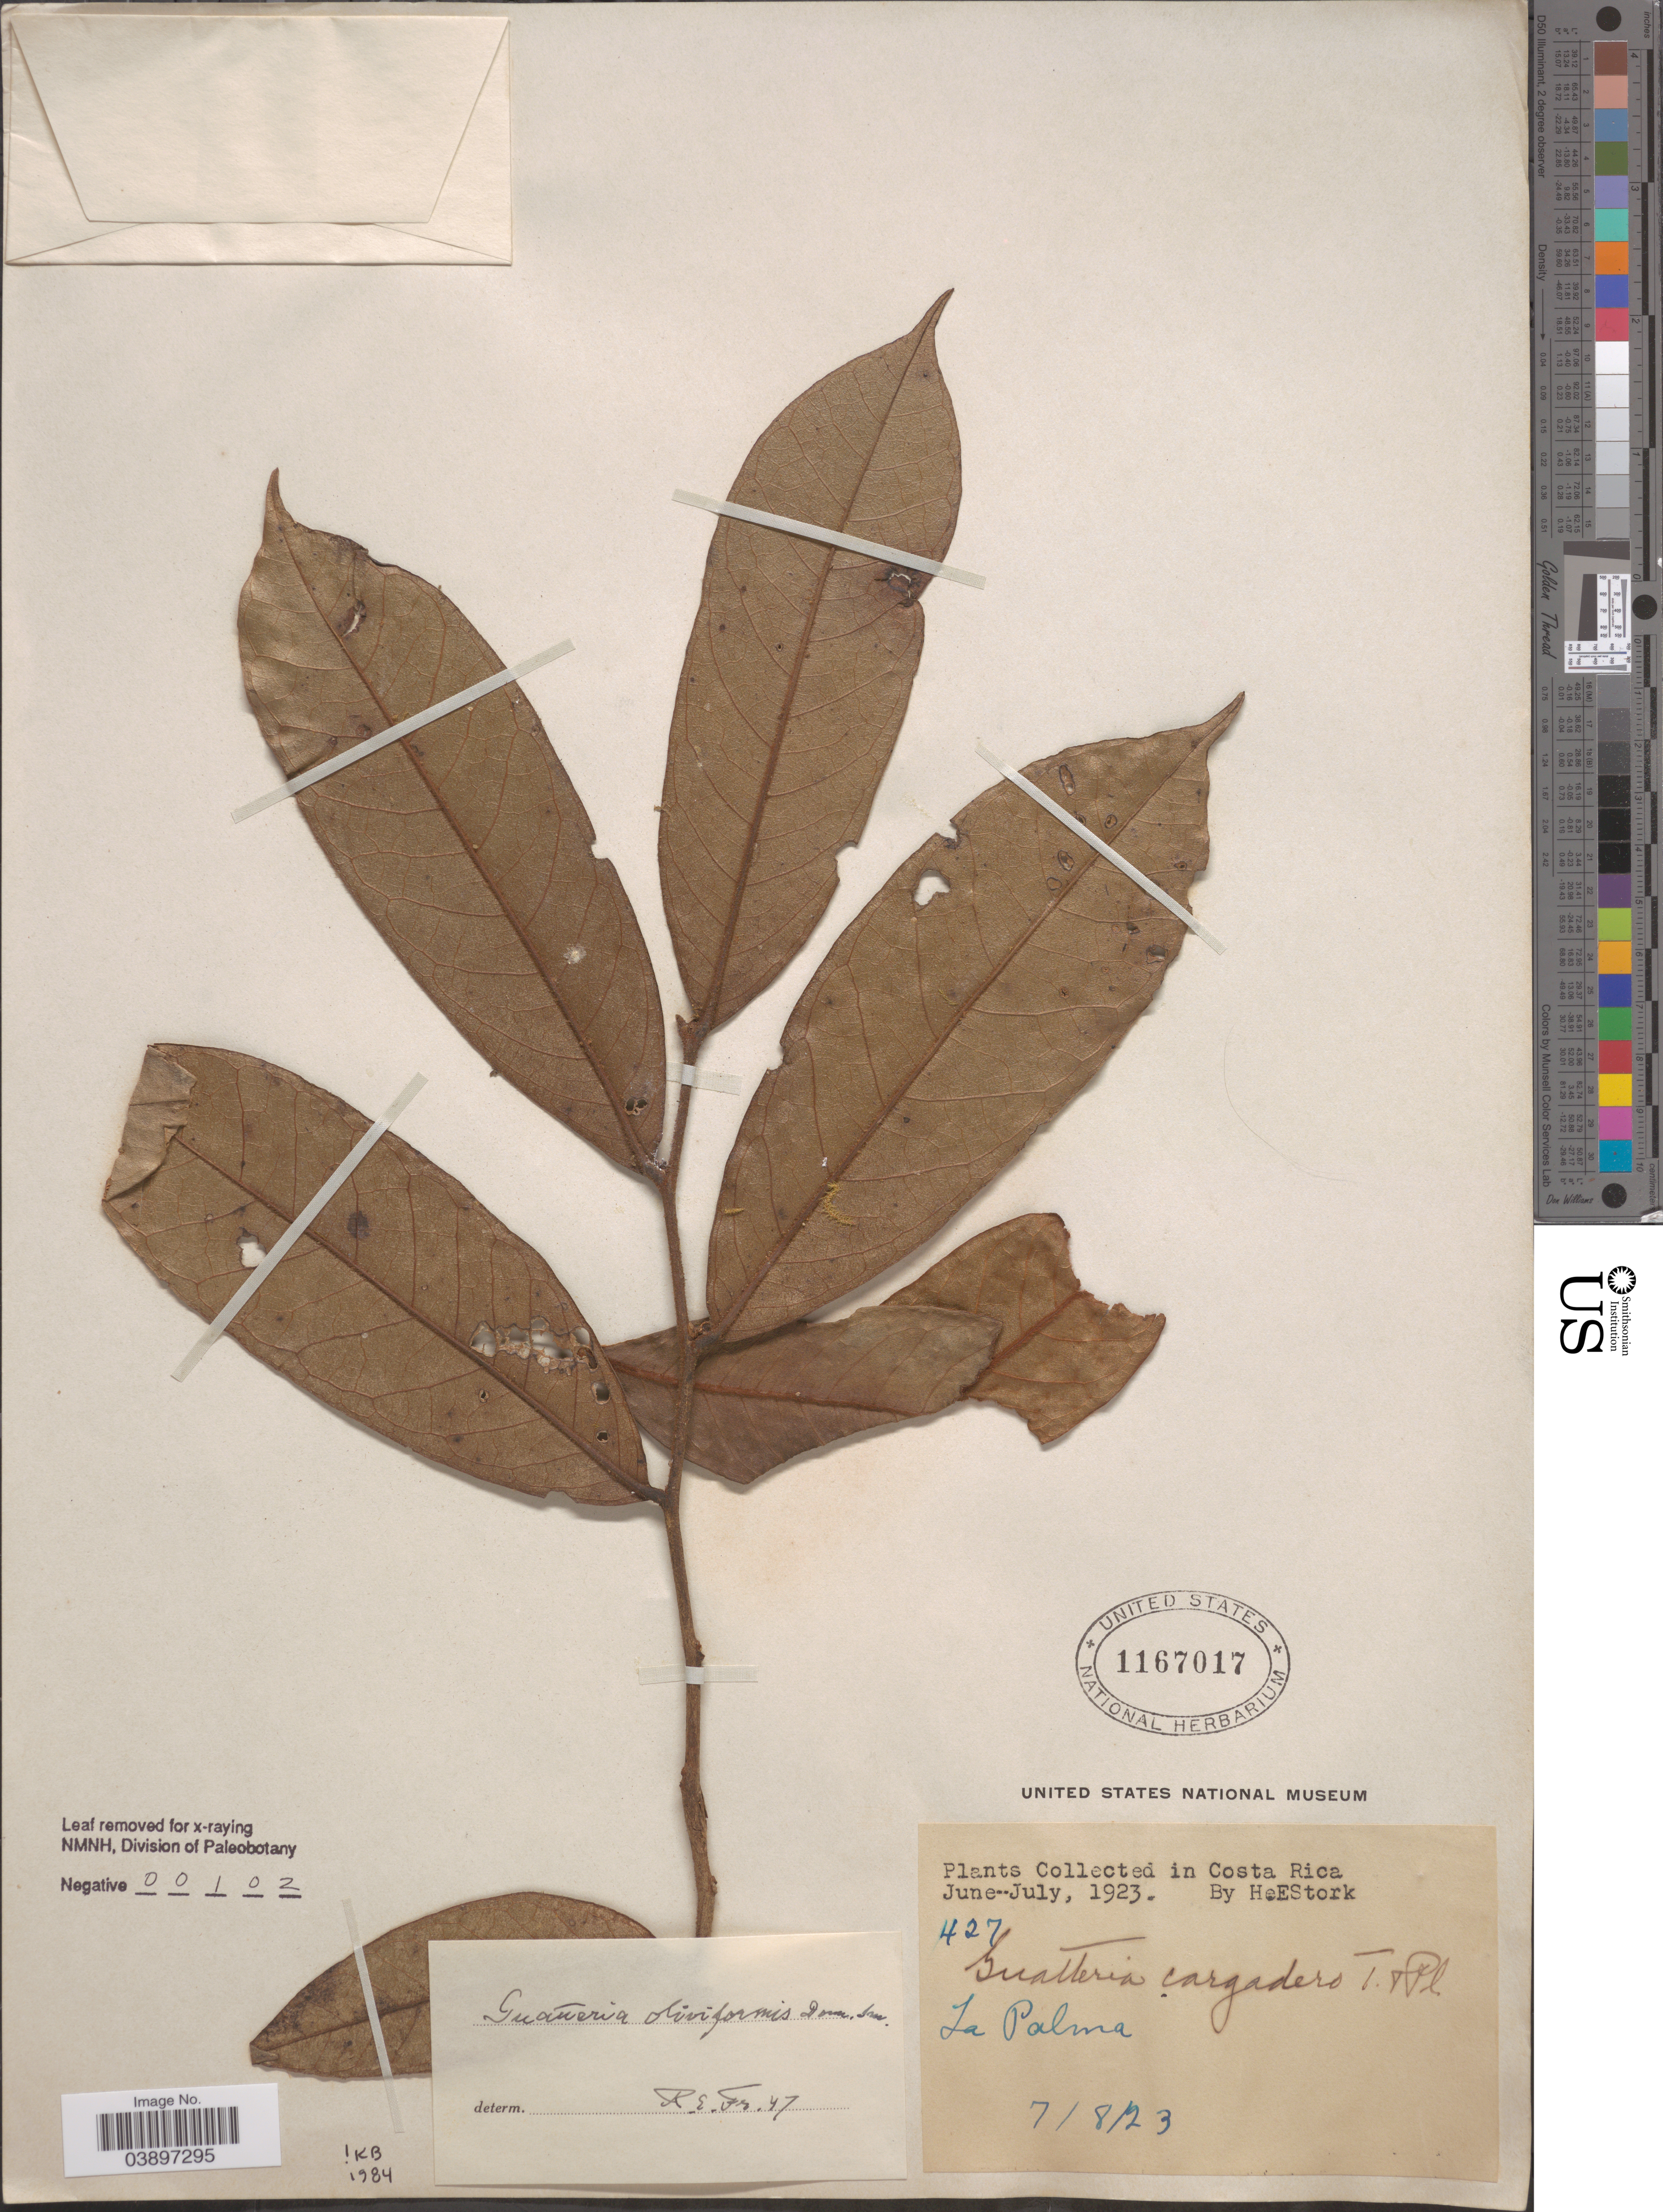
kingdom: Plantae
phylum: Tracheophyta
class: Magnoliopsida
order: Magnoliales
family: Annonaceae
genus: Guatteria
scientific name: Guatteria oliviformis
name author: Donn. Sm.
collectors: H. E. Stork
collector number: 427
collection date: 1923-07-08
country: Costa Rica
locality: La Palma.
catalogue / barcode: US 1167017